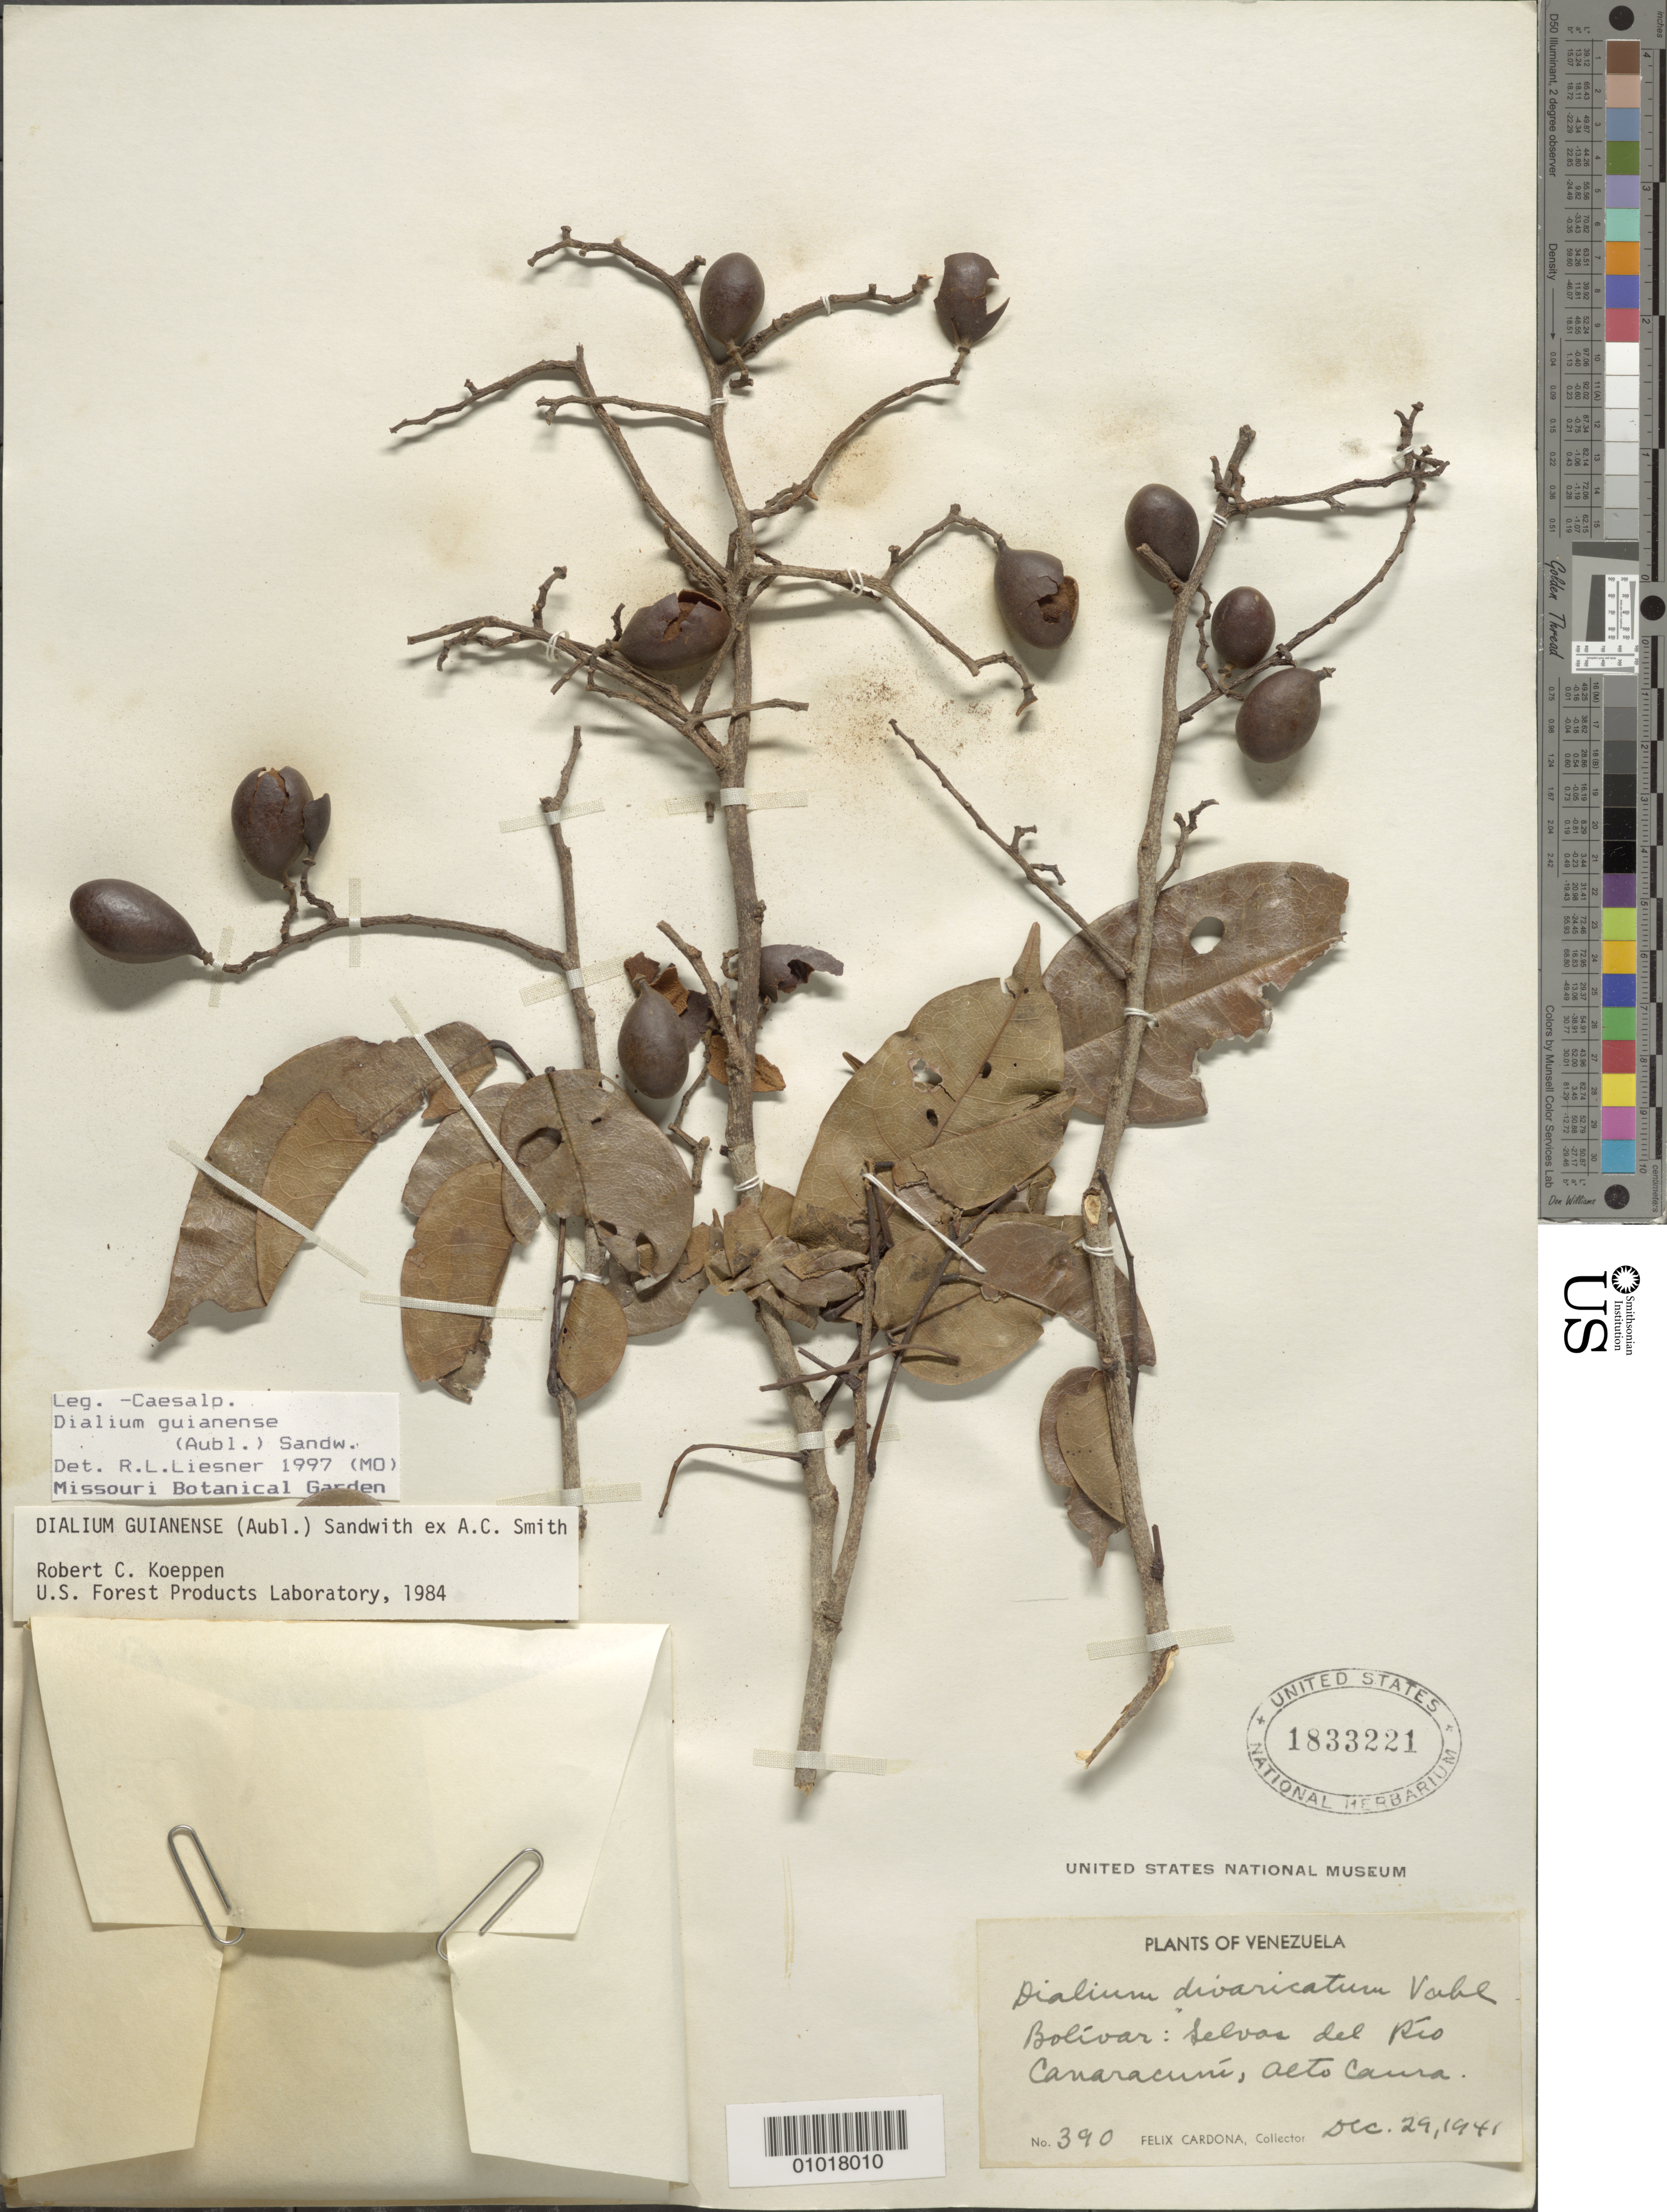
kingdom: Plantae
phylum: Tracheophyta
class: Magnoliopsida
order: Fabales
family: Fabaceae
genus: Dialium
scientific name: Dialium guianense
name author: (Aubl.) Sandwith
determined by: Liesner, R. L.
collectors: F. Cardona Puig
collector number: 390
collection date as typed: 29-Dec-41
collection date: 1941-12-29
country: Venezuela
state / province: Bolívar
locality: Río Carraracuní, Alto Caura, Guayana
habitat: Selvas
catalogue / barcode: US 1833221